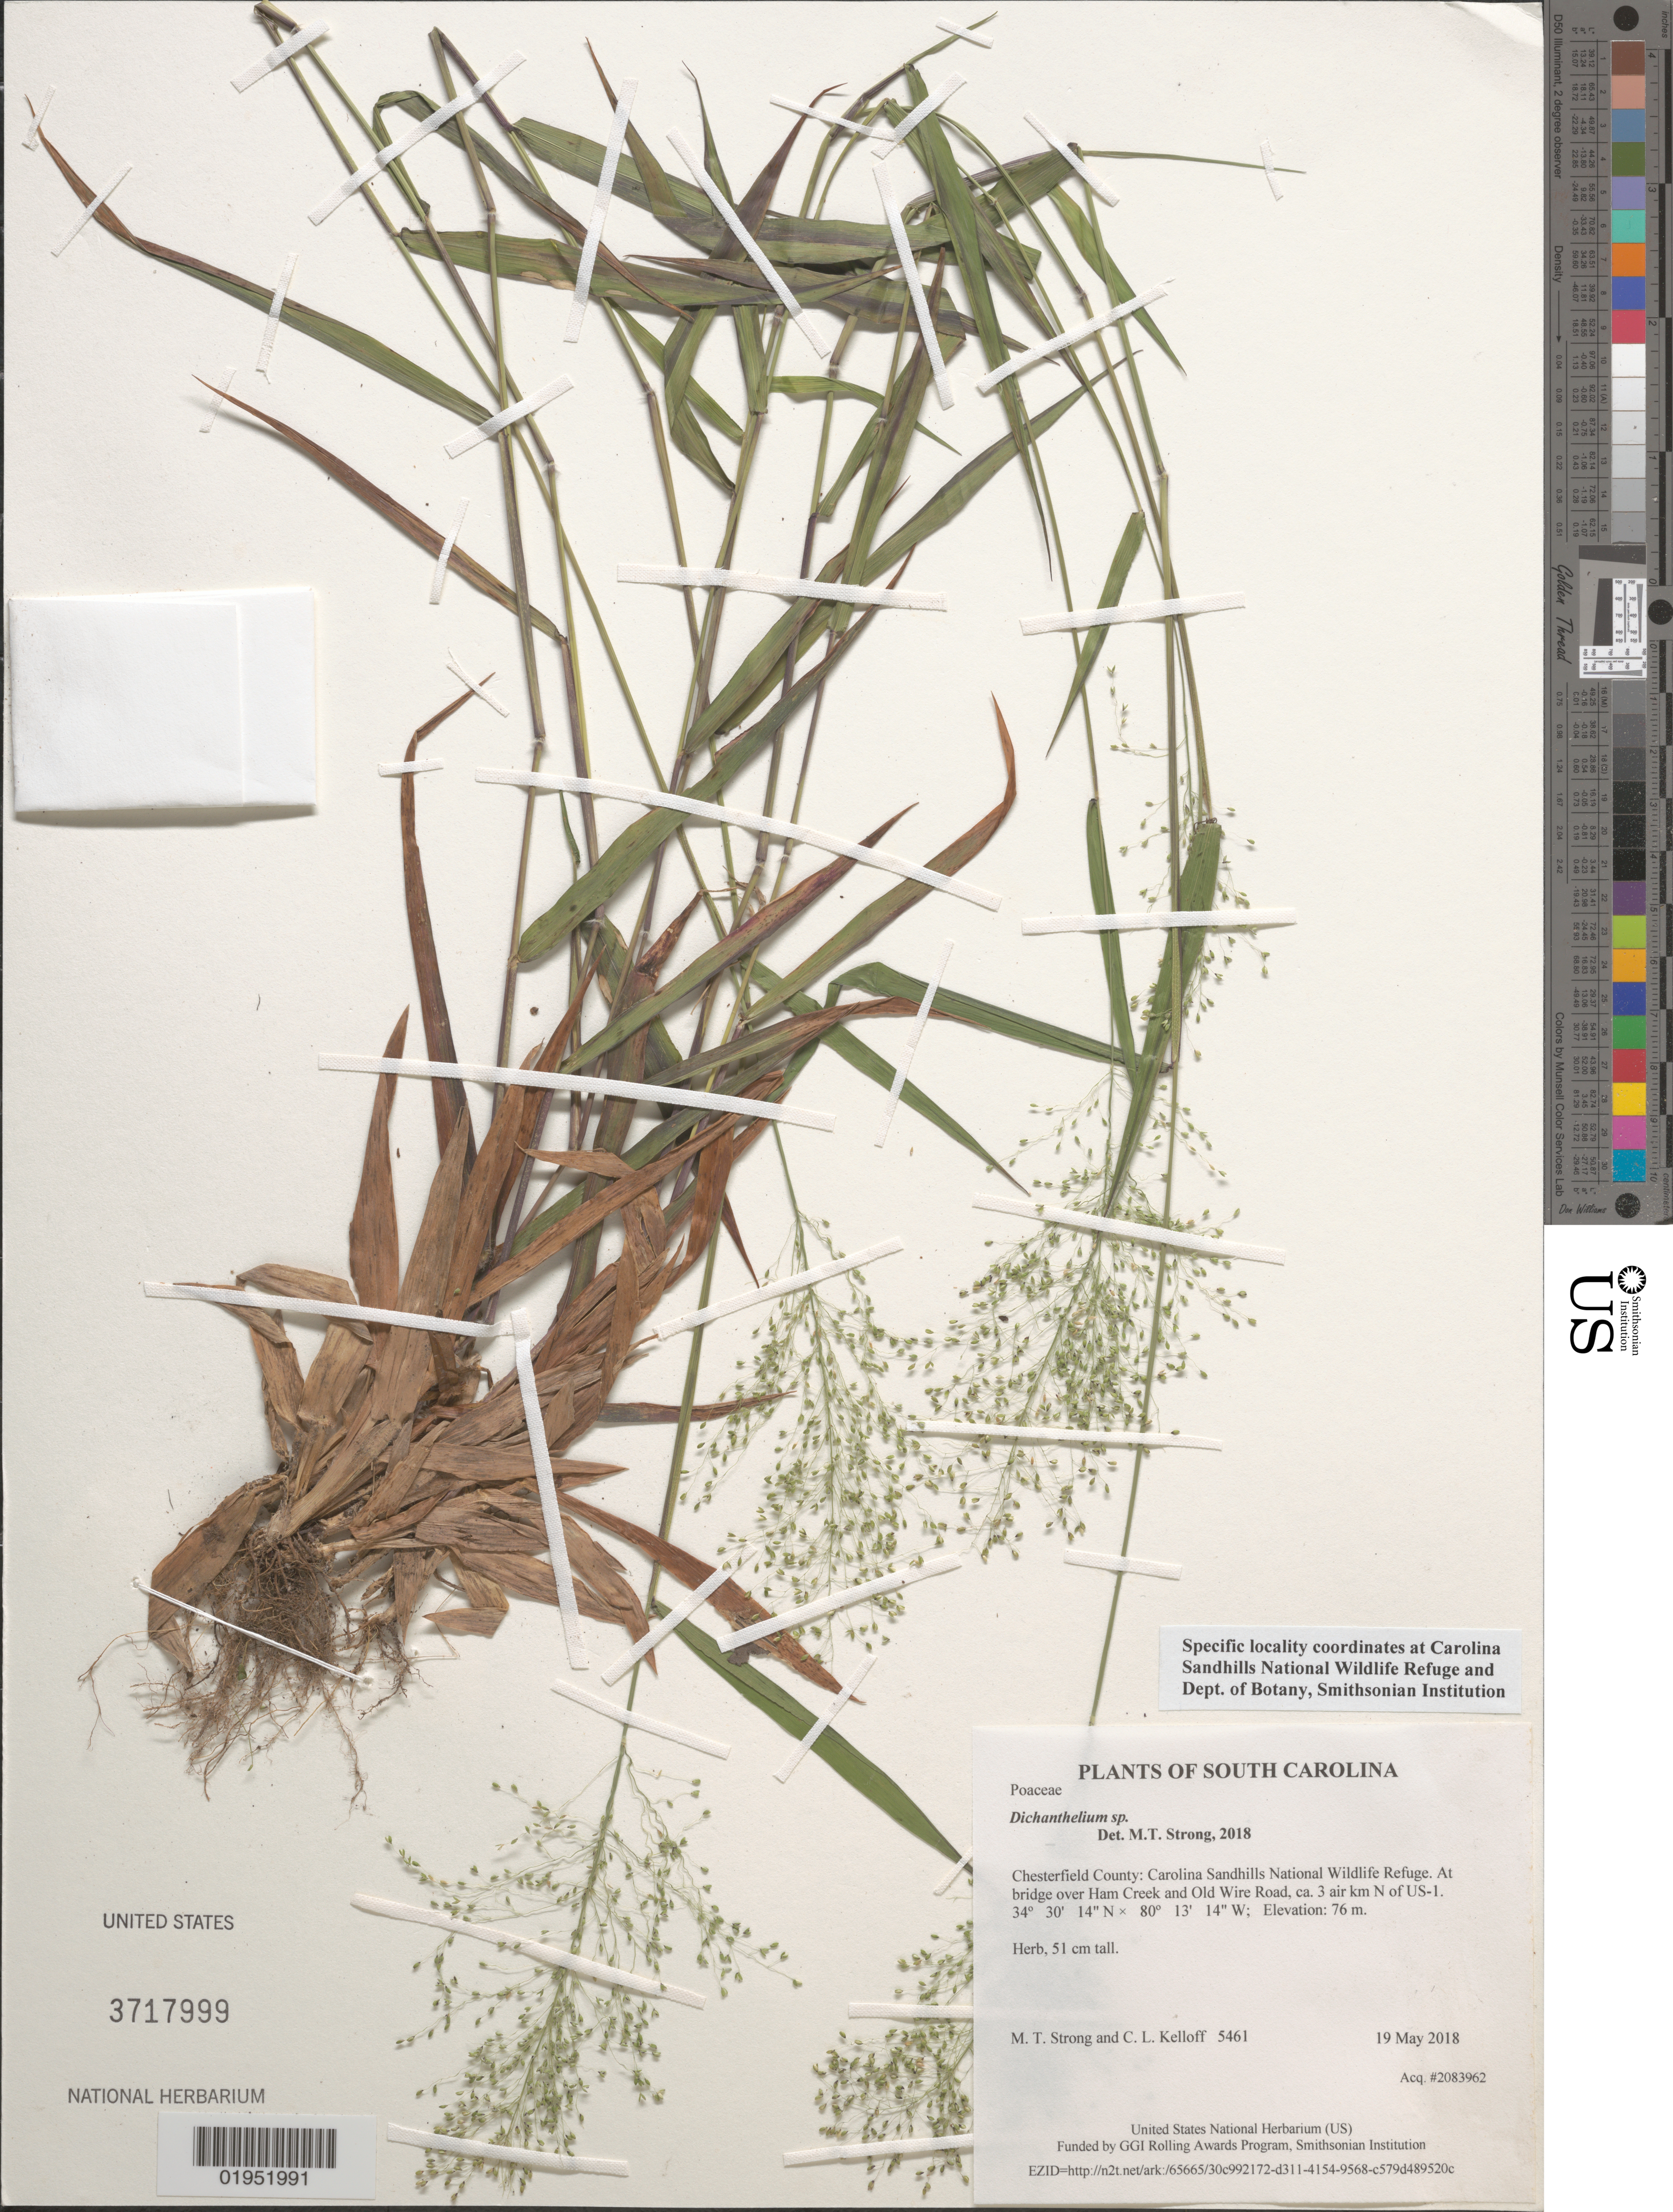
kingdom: Plantae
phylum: Tracheophyta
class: Liliopsida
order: Poales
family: Poaceae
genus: Dichanthelium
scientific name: Dichanthelium sp.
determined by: Strong, Mark T., (BOT), Smithsonian Institution - National Museum of Natural History (UNITED STATES)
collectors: M. T. Strong & C. L. Kelloff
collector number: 5461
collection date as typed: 19 May 2018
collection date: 2018-05-19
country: United States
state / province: South Carolina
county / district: Chesterfield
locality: Carolina Sandhills National Wildlife Refuge. At bridge over Ham Creek and Old Wire Road, ca. 3 air km N of US1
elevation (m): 76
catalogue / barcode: US 3717999